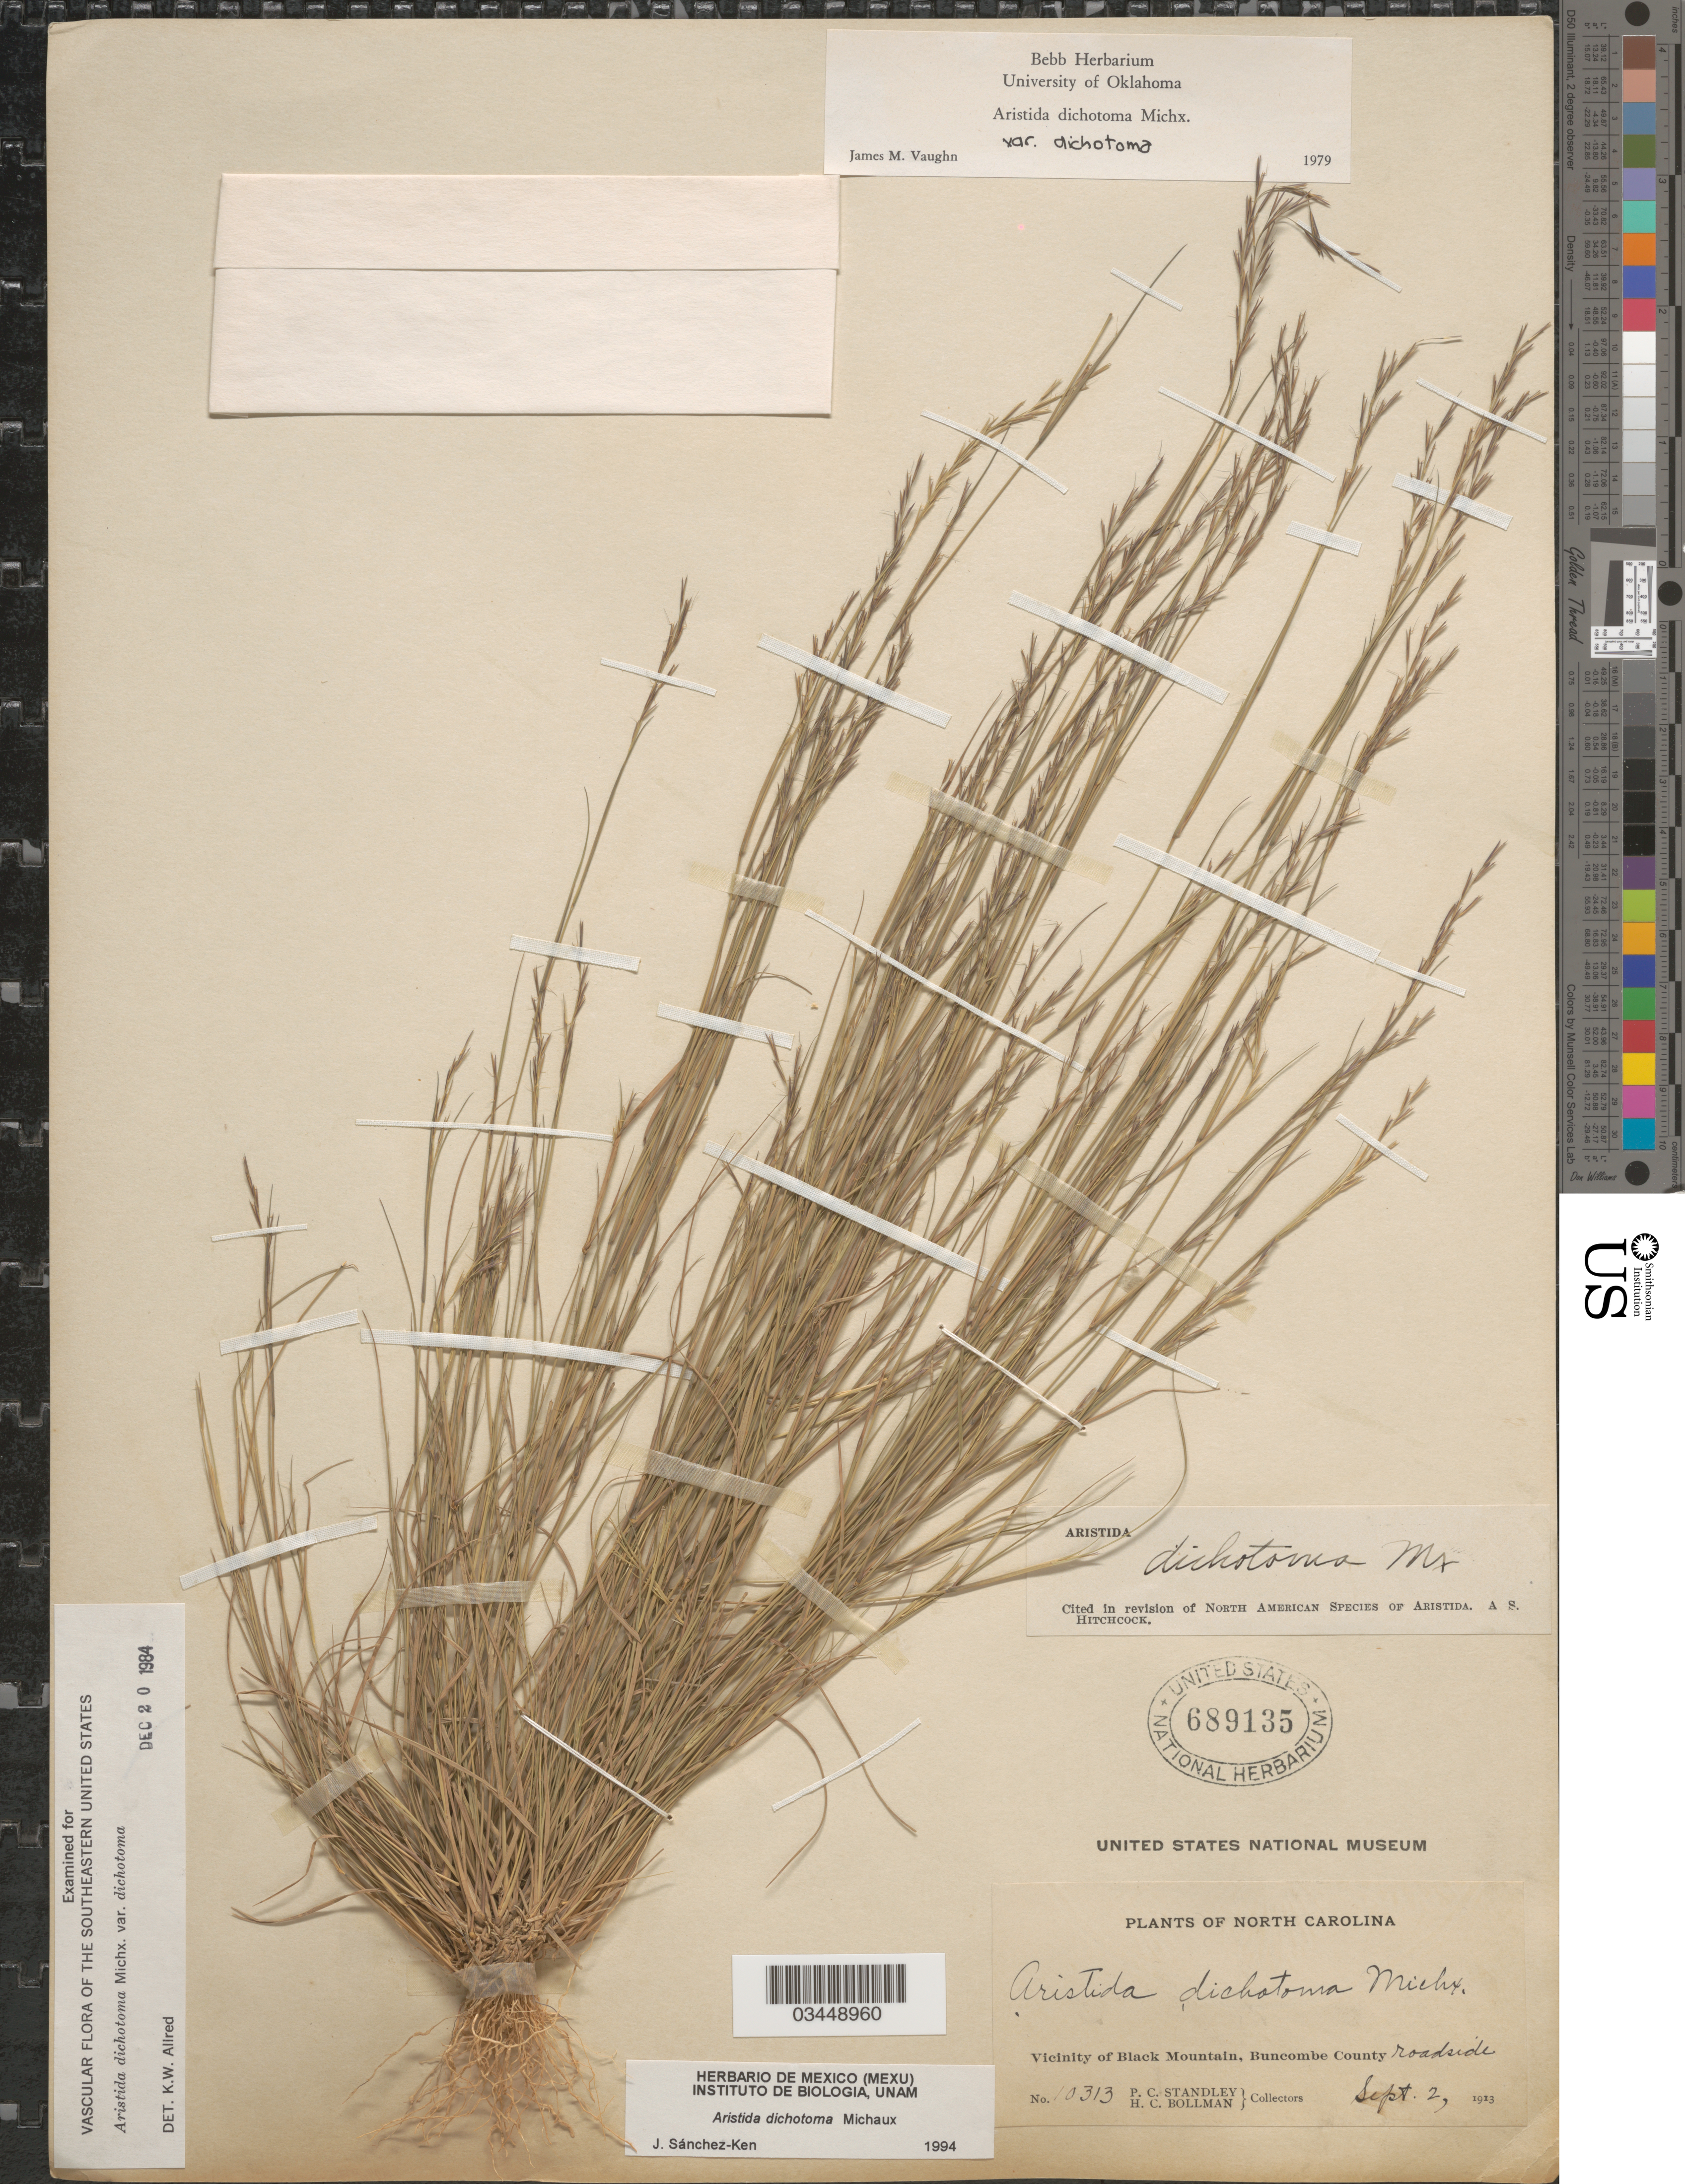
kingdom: Plantae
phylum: Tracheophyta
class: Liliopsida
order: Poales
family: Poaceae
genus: Aristida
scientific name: Aristida dichotoma var. dichotoma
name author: Michx.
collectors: P. C. Standley & H. C. Bollman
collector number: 10313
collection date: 1913-09-02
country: United States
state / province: North Carolina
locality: Vicinity of Black Mountain, Buncombe County roadside.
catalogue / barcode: US 689135